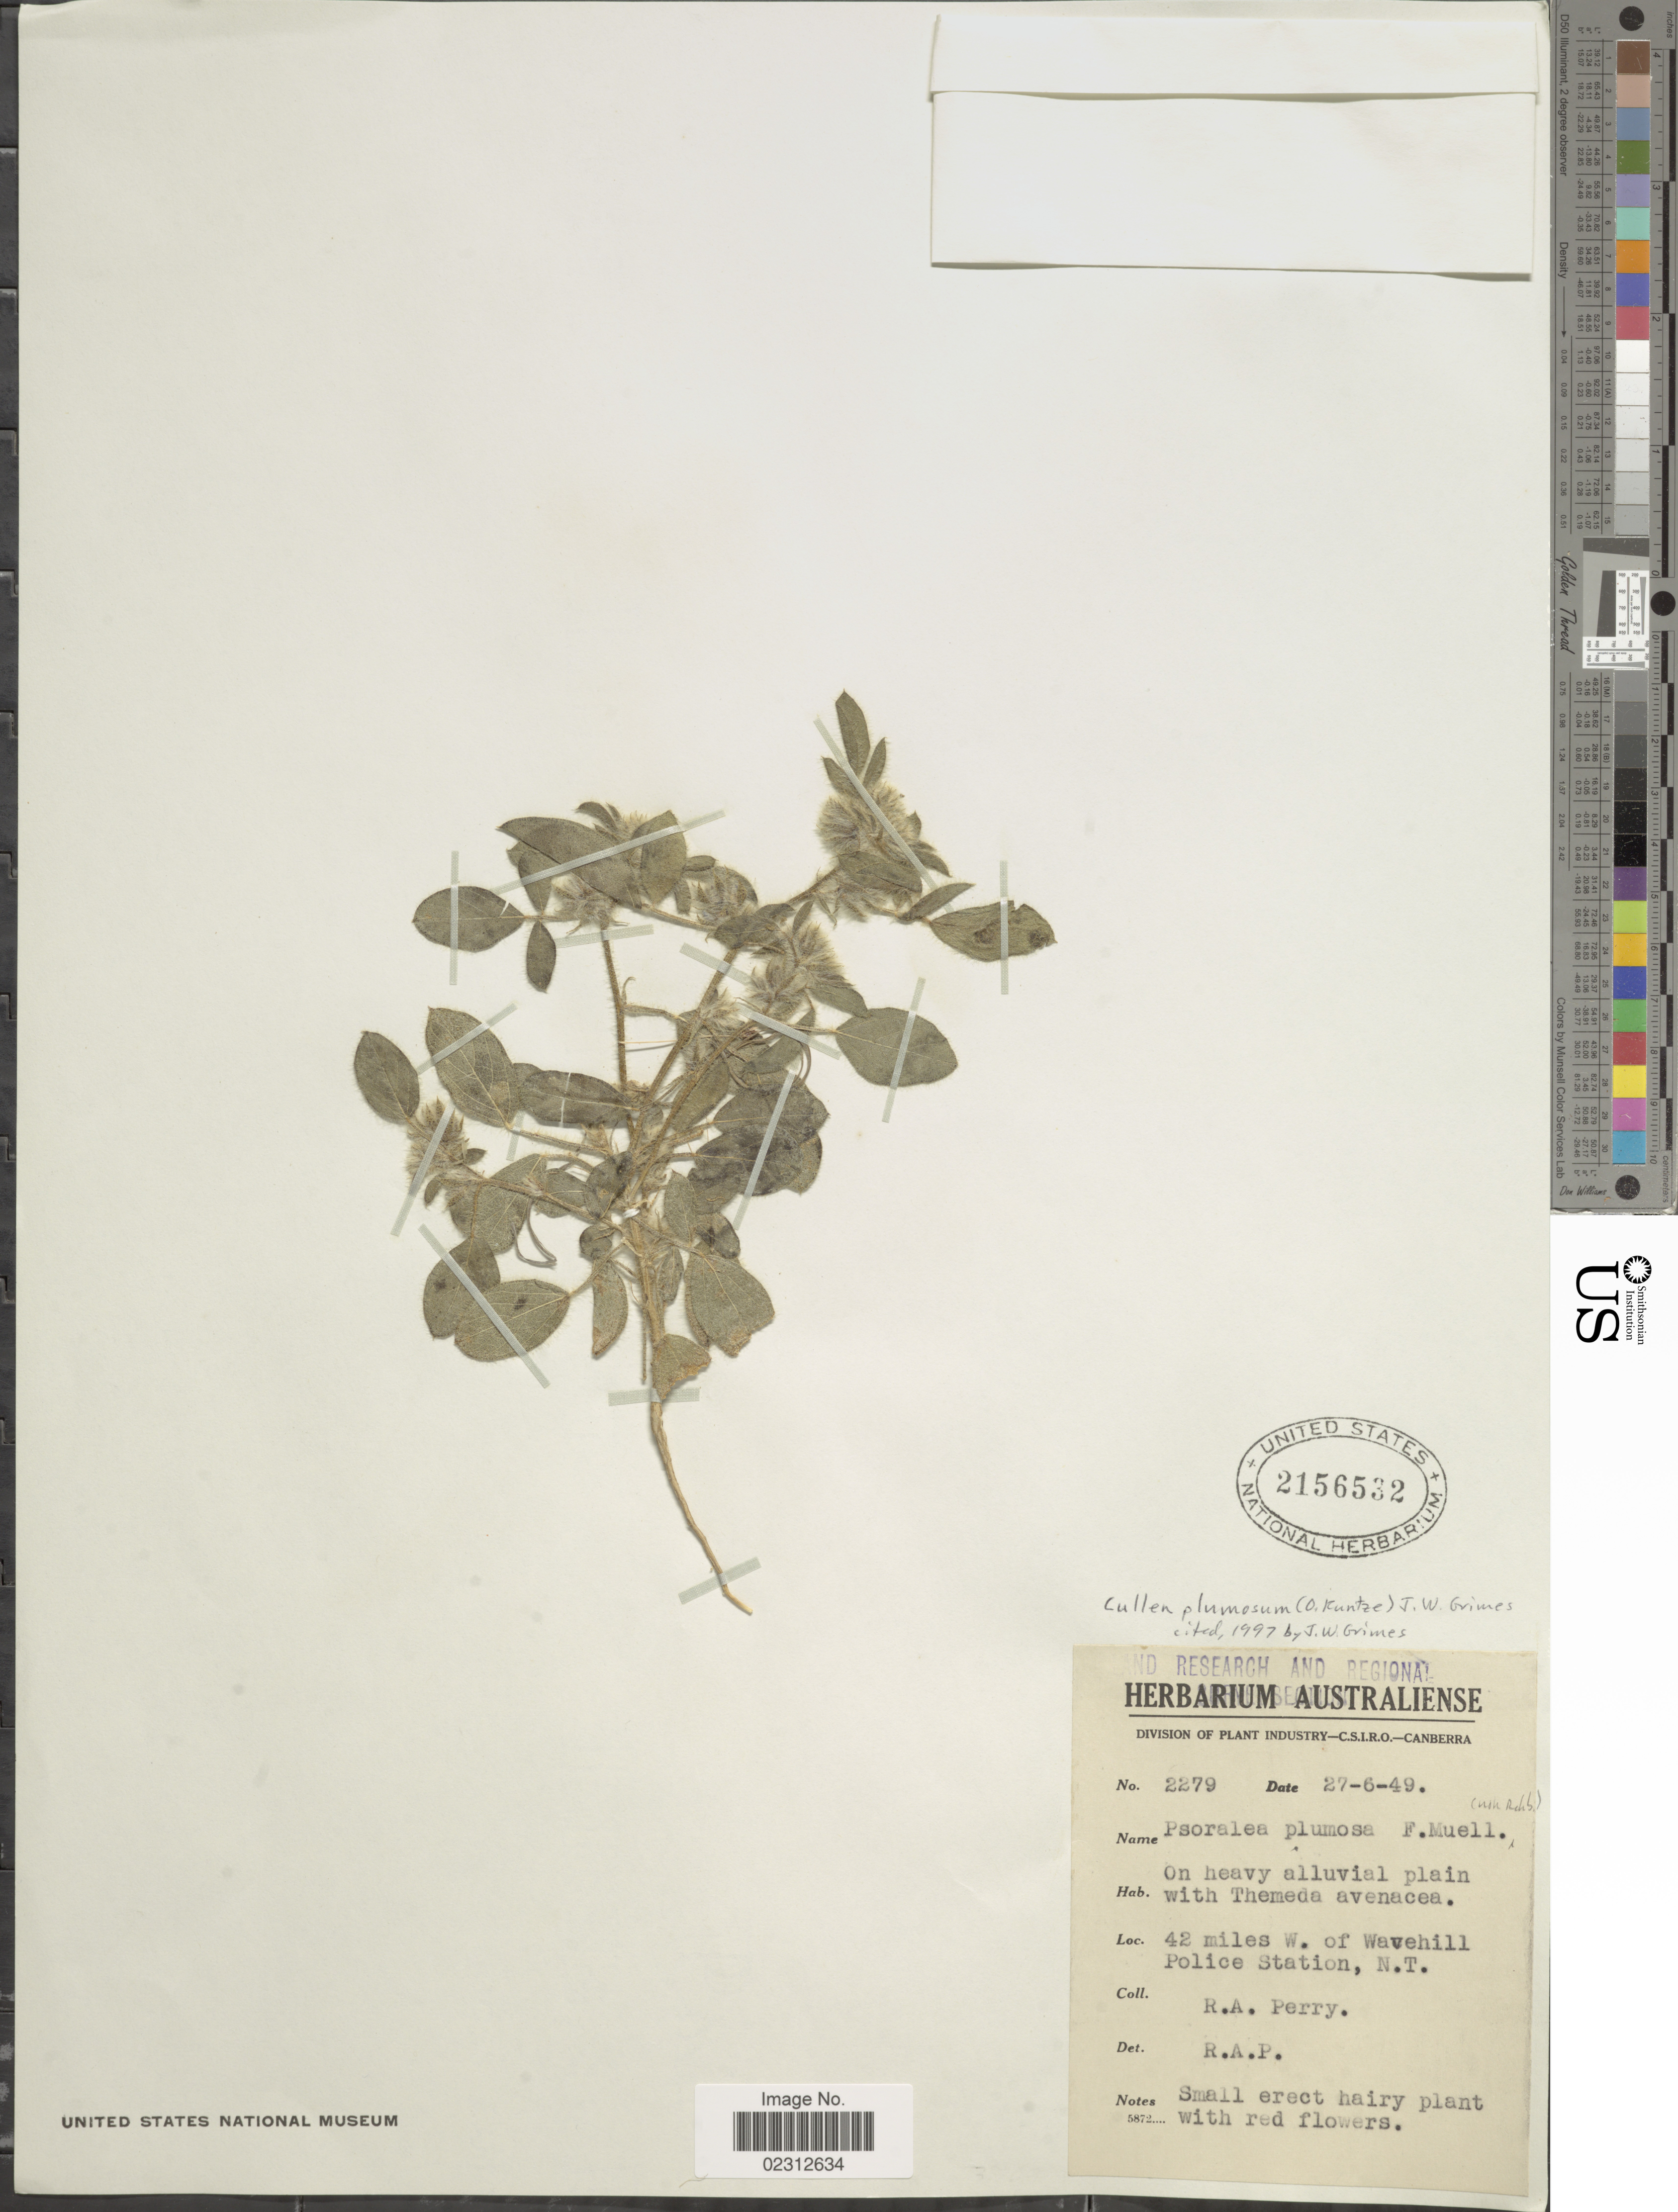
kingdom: Plantae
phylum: Tracheophyta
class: Magnoliopsida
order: Fabales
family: Fabaceae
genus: Cullen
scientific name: Cullen plumosum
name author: J.W. Grimes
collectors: Perry, R. A.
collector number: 2279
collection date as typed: Transcribed d/m/y: 27/6/49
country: Australia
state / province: Northern Territory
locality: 42 miles W. of Wavehill Police Station, N.T.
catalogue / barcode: US 2156532